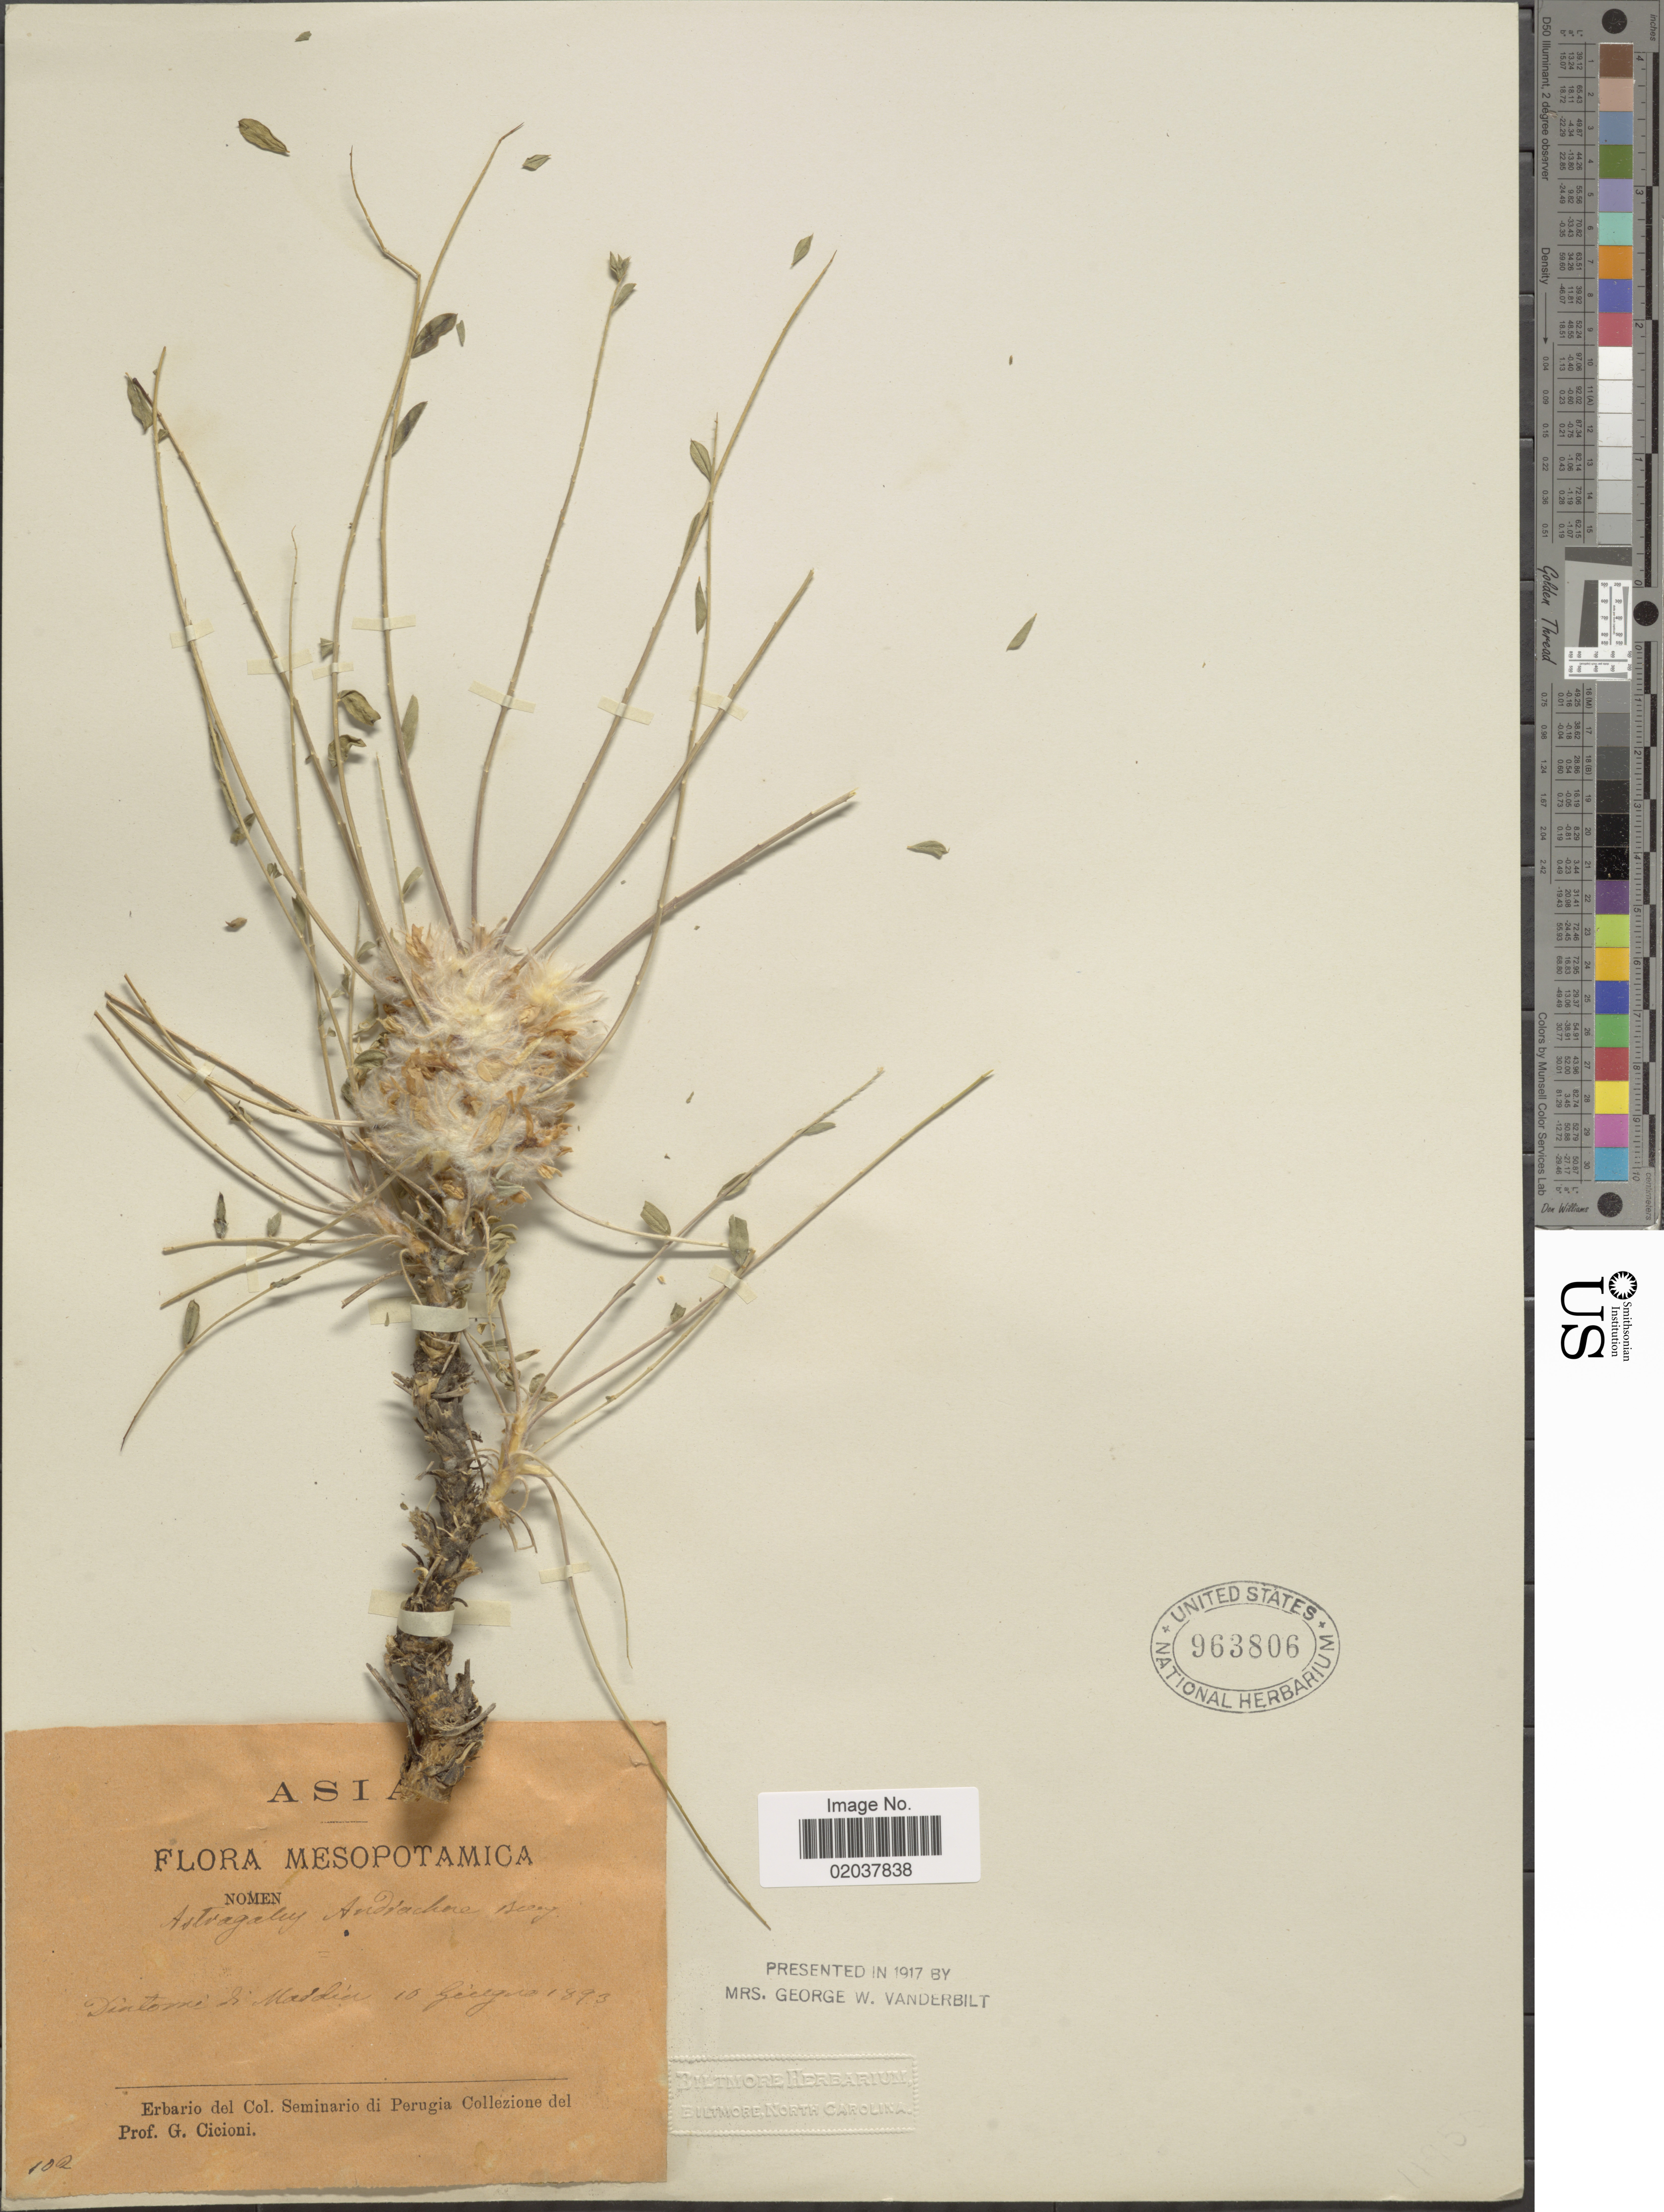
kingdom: Plantae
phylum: Tracheophyta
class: Magnoliopsida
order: Fabales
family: Fabaceae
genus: Astragalus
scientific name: Astragalus cephalotes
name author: Banks & Sol.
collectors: G. Cicioni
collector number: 102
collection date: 1893-06-10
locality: Asia, Mesopotamica, dintorne s. Madlia [interpreted]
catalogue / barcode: US 963806